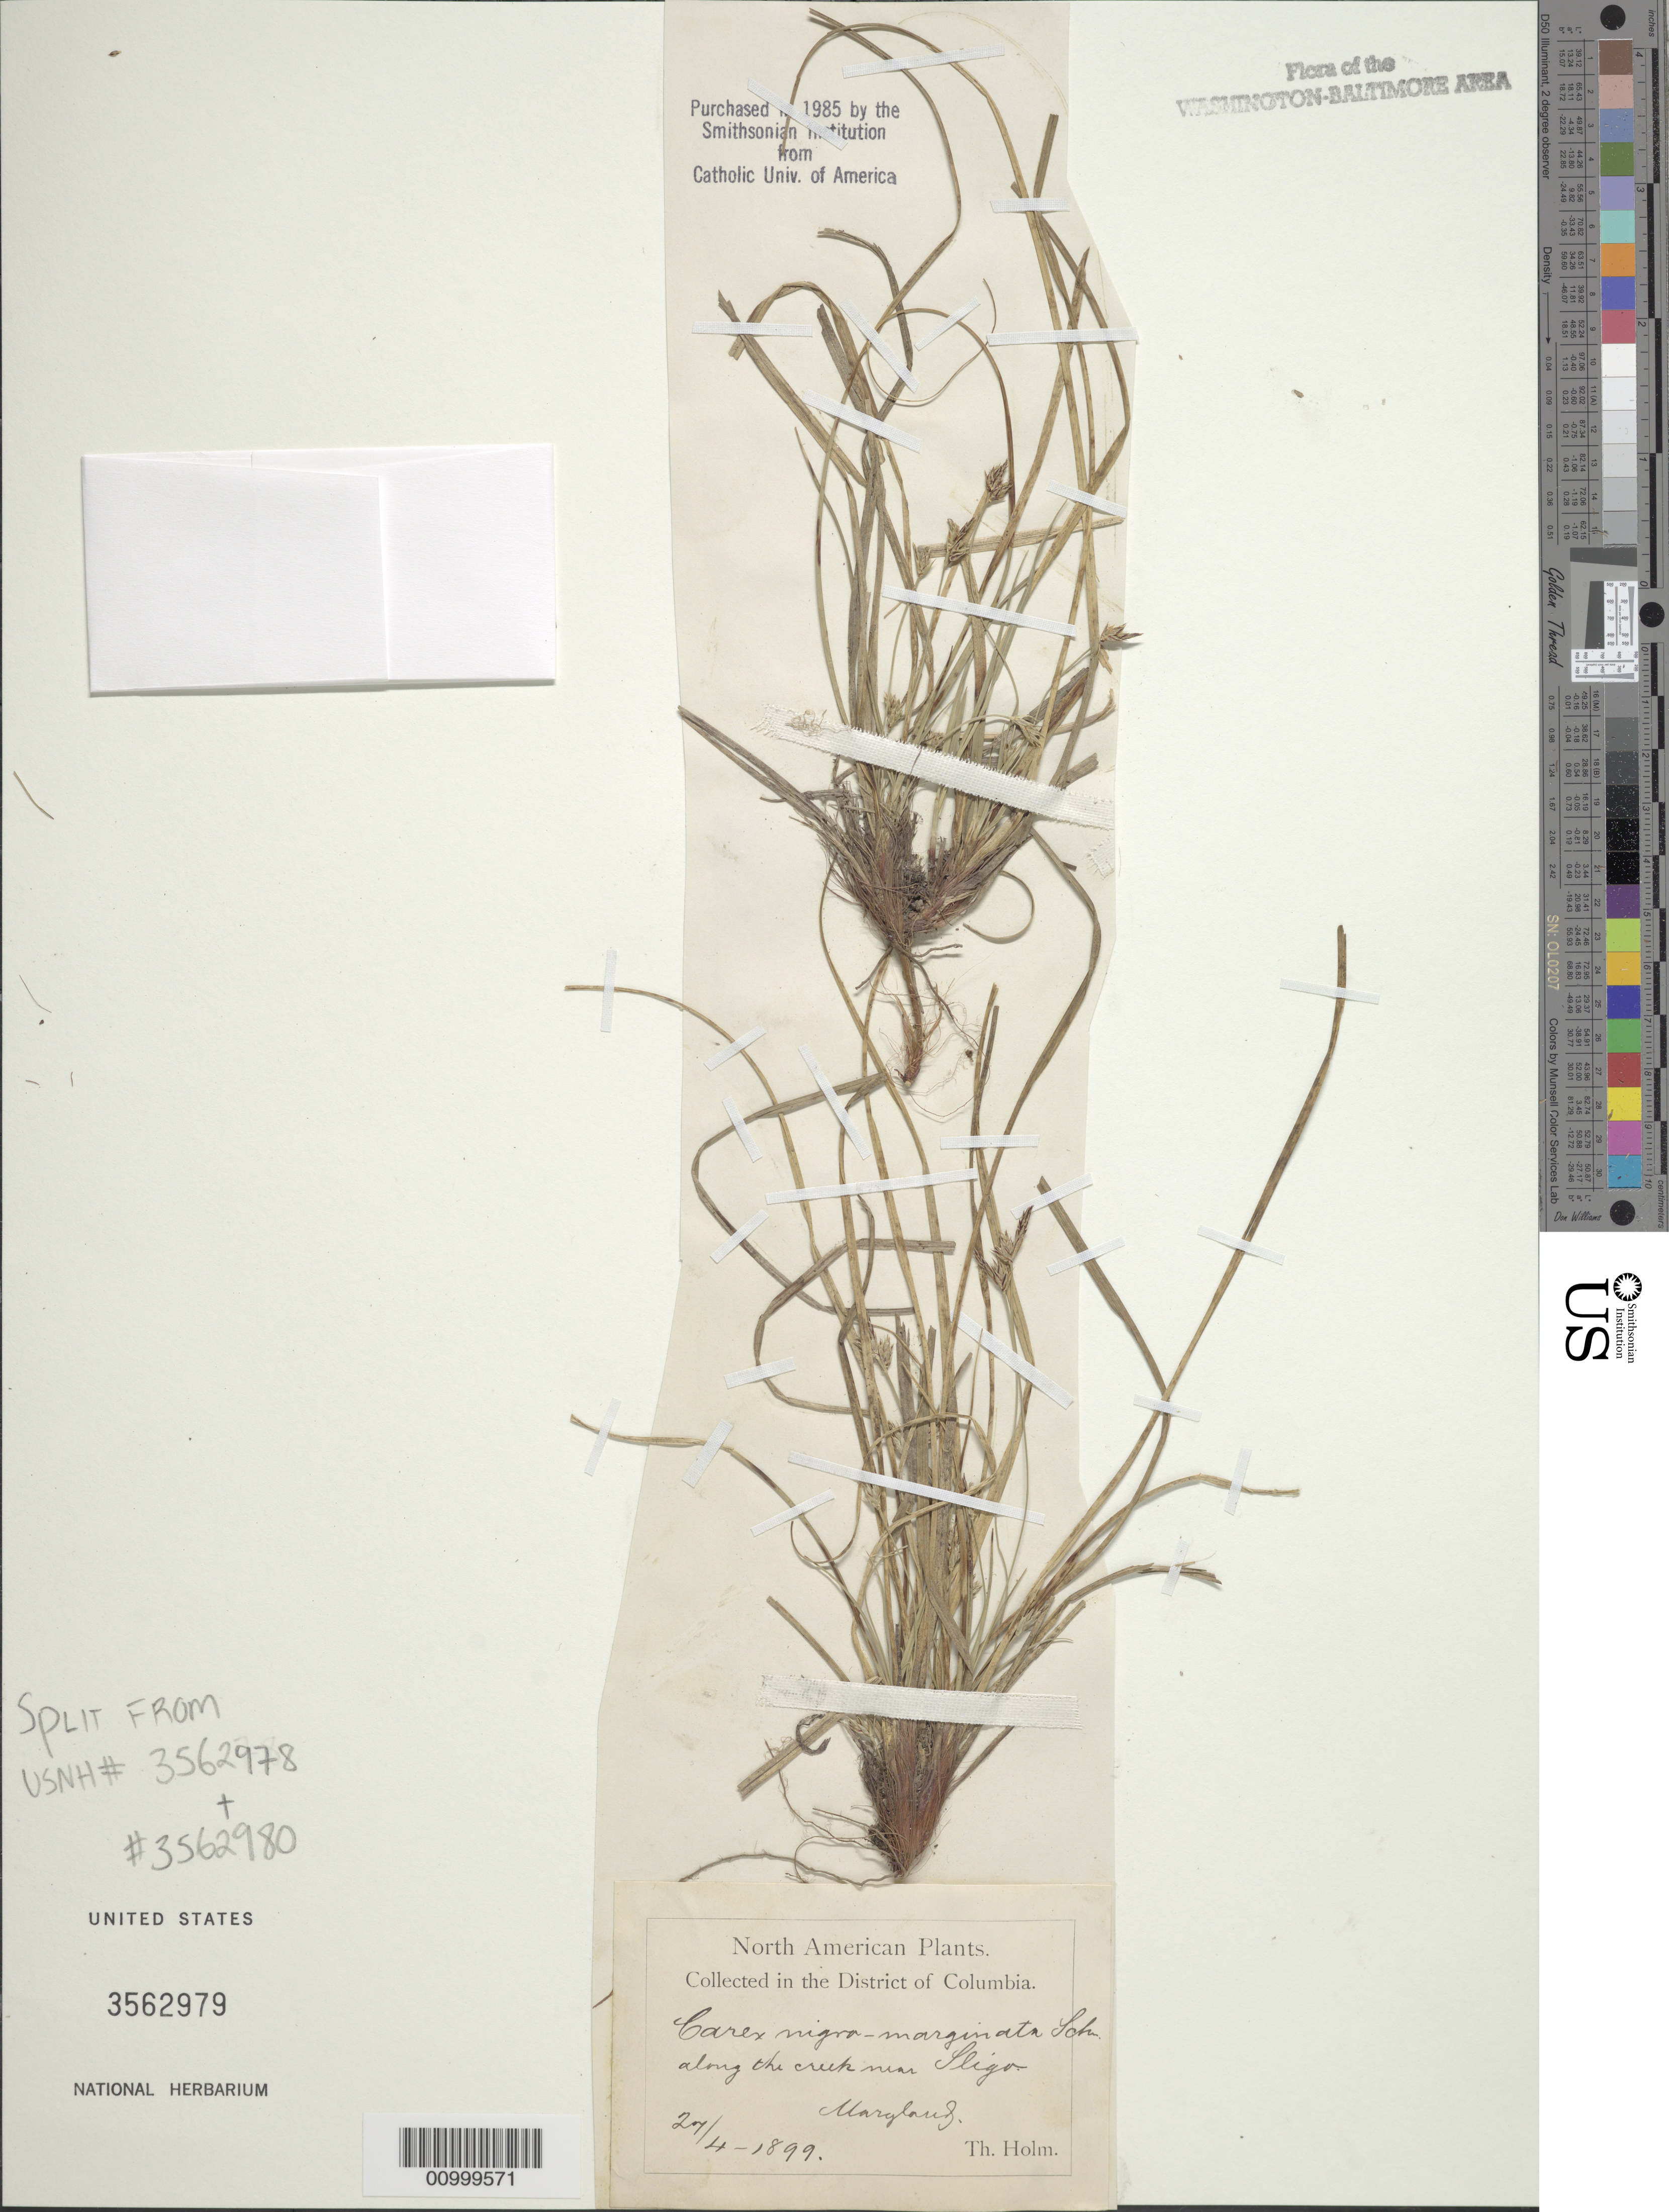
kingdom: Plantae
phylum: Tracheophyta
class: Liliopsida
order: Poales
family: Cyperaceae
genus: Carex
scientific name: Carex nigromarginata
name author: Schwein.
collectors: T. Holm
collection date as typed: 27/4--1899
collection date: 1899-04-27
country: United States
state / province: Maryland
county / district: Montgomery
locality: Near Sligo.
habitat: along the creek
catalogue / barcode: US 3562979